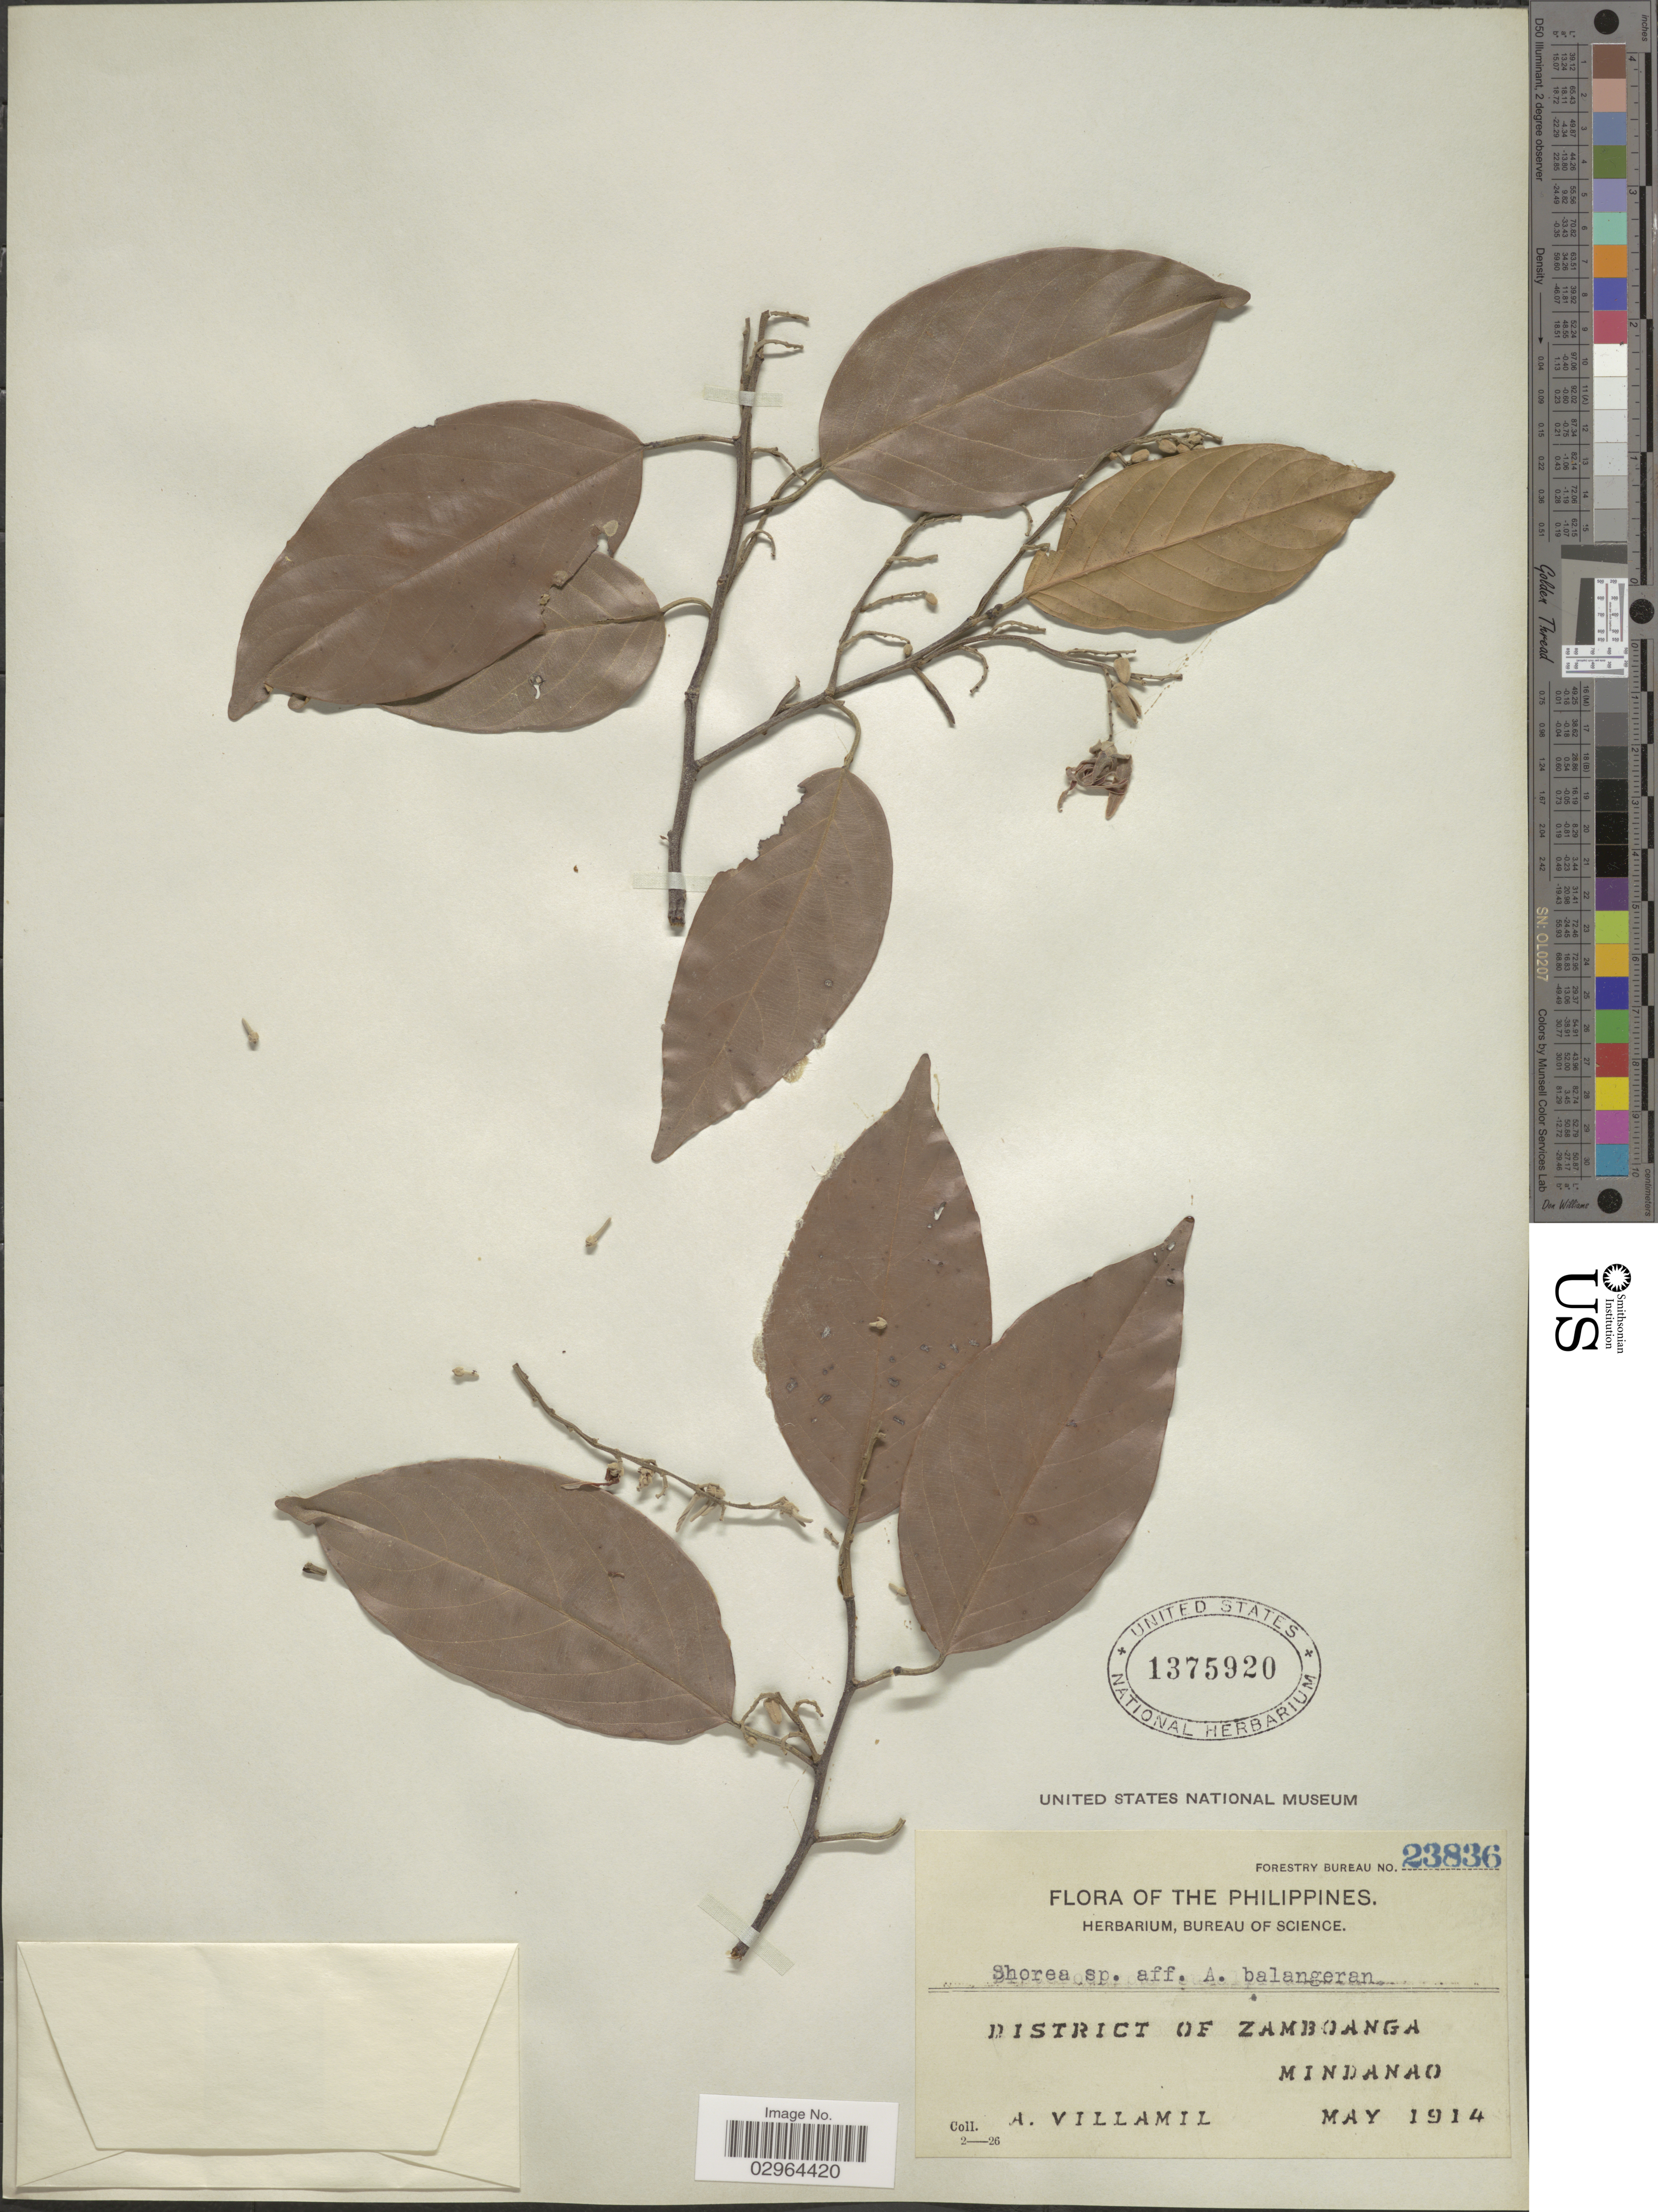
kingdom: Plantae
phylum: Tracheophyta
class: Magnoliopsida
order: Malvales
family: Dipterocarpaceae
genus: Shorea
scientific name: Shorea astylosa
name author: Foxw.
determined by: Strong, Mark T., (BOT), Smithsonian Institution - National Museum of Natural History (UNITED STATES)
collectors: A. Villamil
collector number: Forestry Bureau 23836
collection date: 1914-05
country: Philippines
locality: District of Zamboanga, Mindanao.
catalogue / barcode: US 1375920